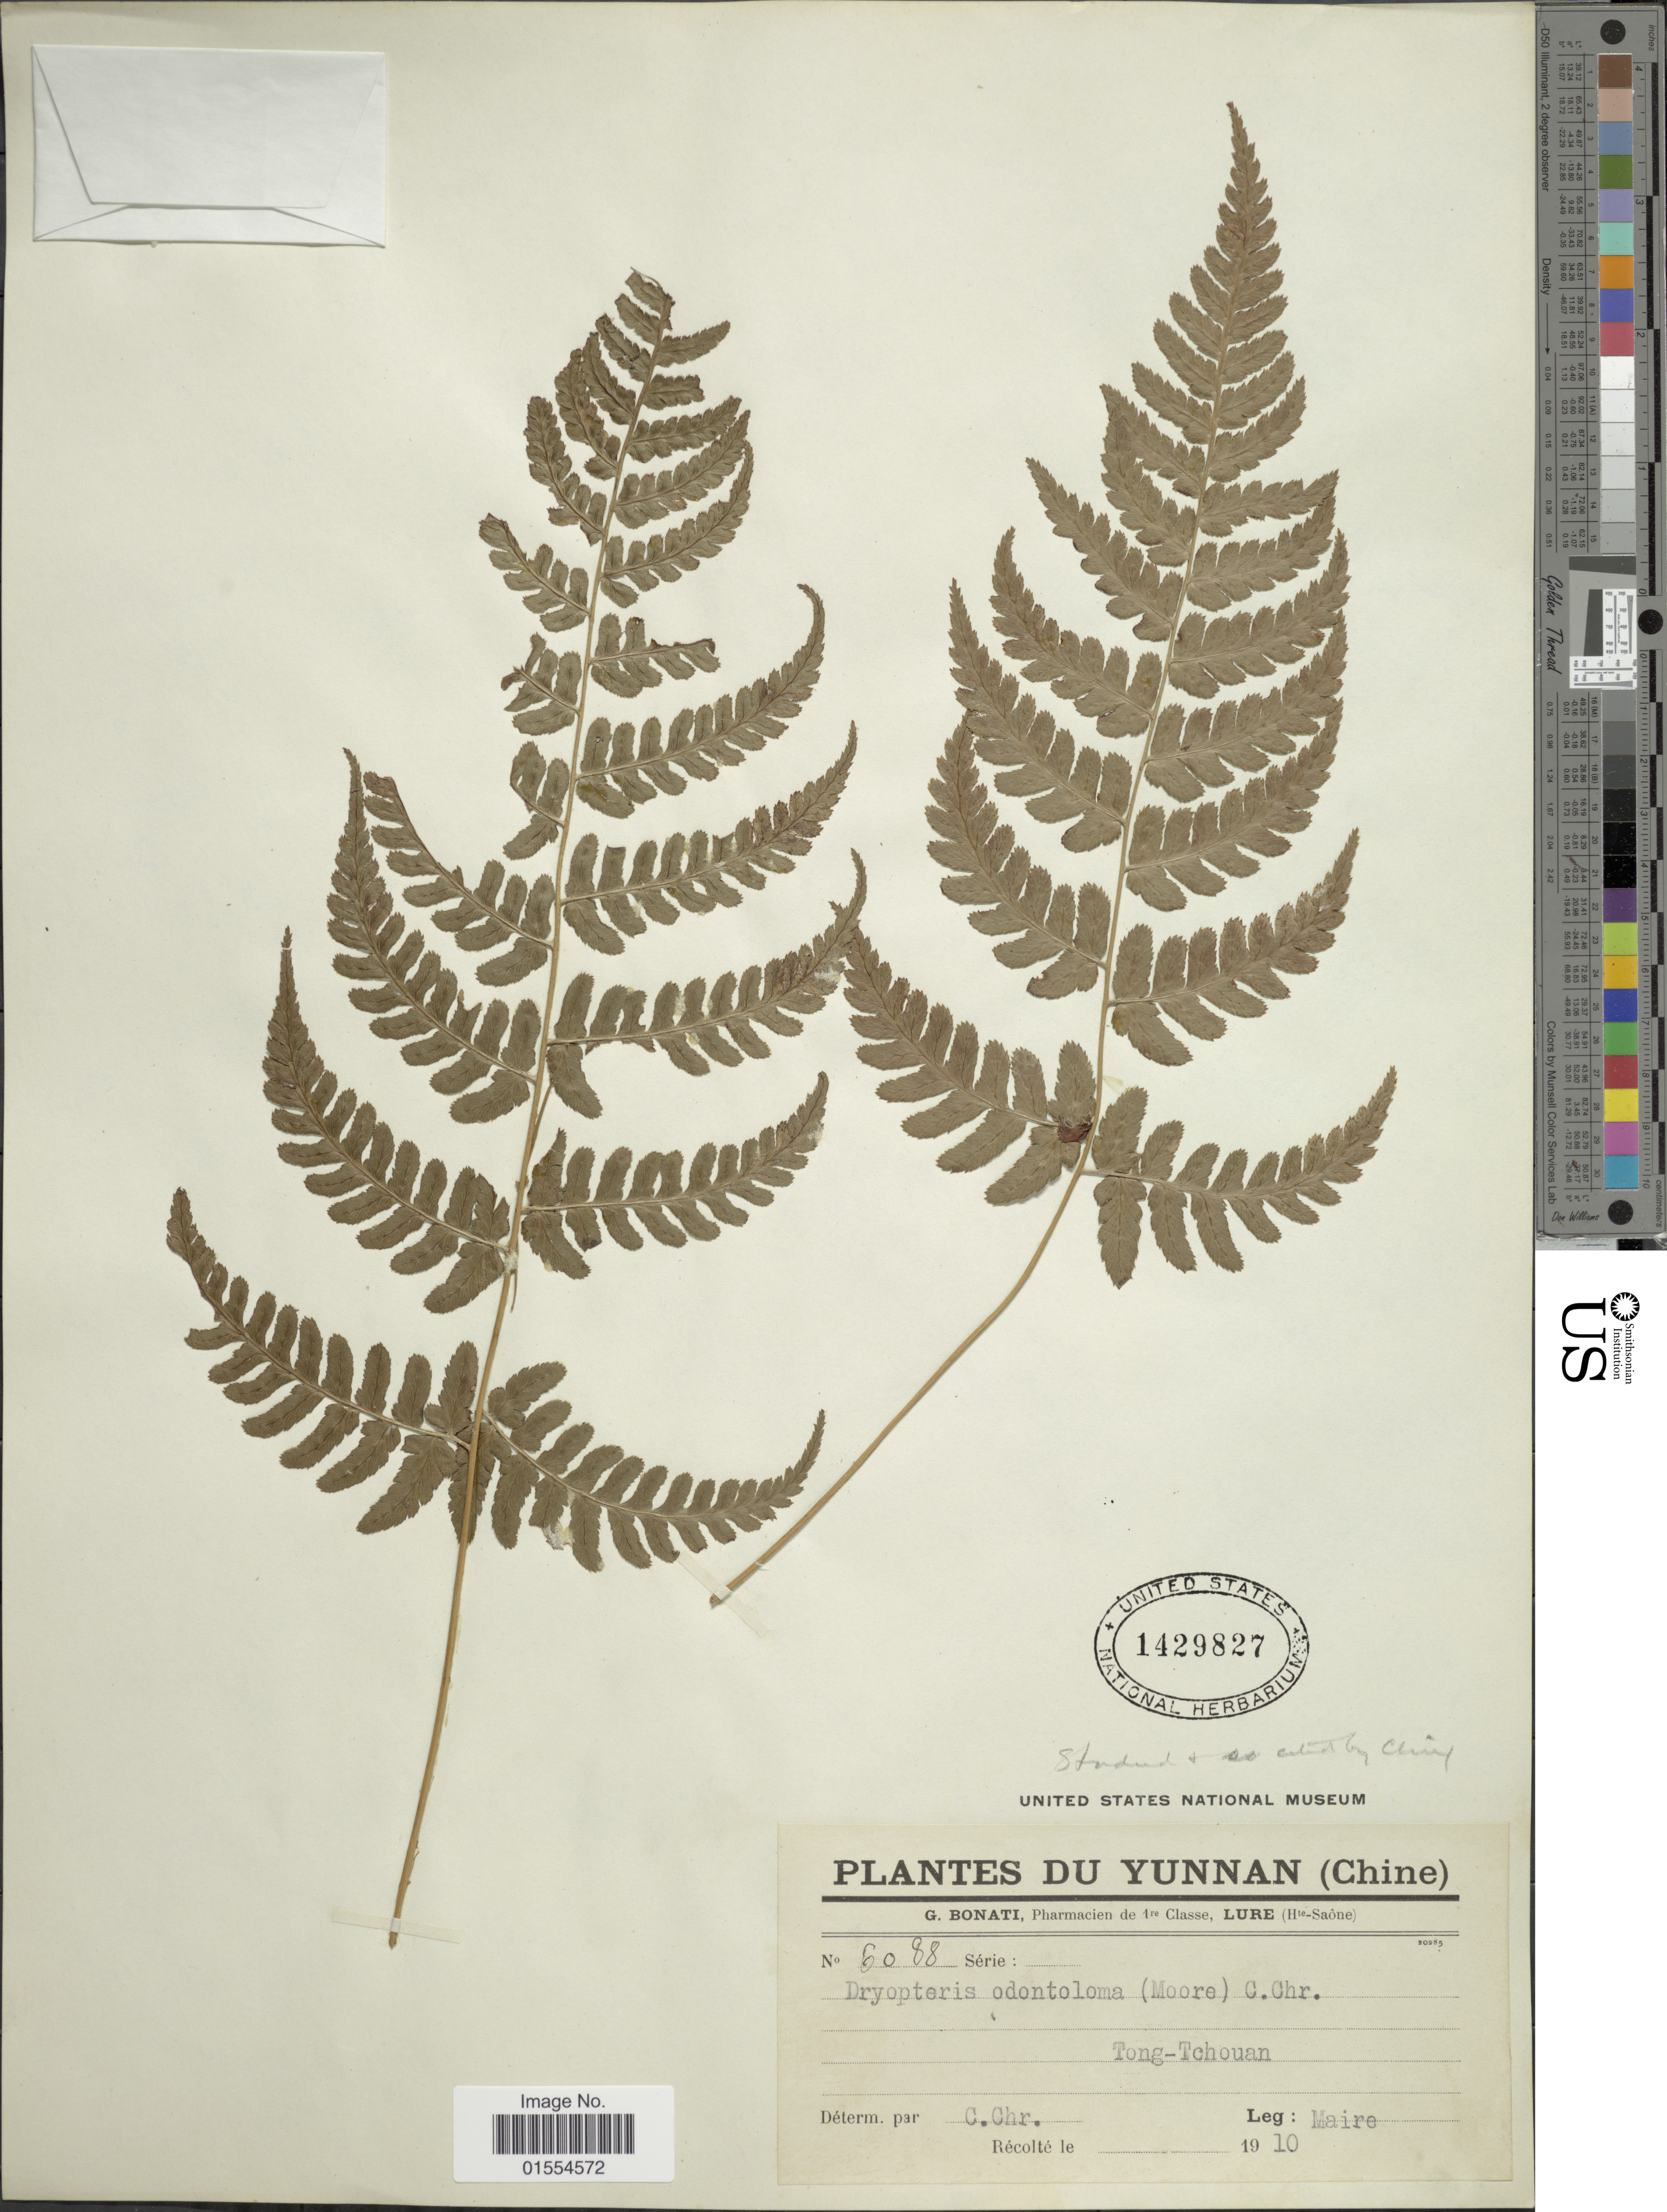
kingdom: Plantae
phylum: Tracheophyta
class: Polypodiopsida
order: Polypodiales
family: Dryopteridaceae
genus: Dryopteris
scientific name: Dryopteris odontoloma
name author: (Bedd.) C. Chr.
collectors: Maire, --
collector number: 6088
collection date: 1910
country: China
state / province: Yunnan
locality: Yunnan (Chine), Tong-Tchouan [interpreted]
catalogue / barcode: US 1429827